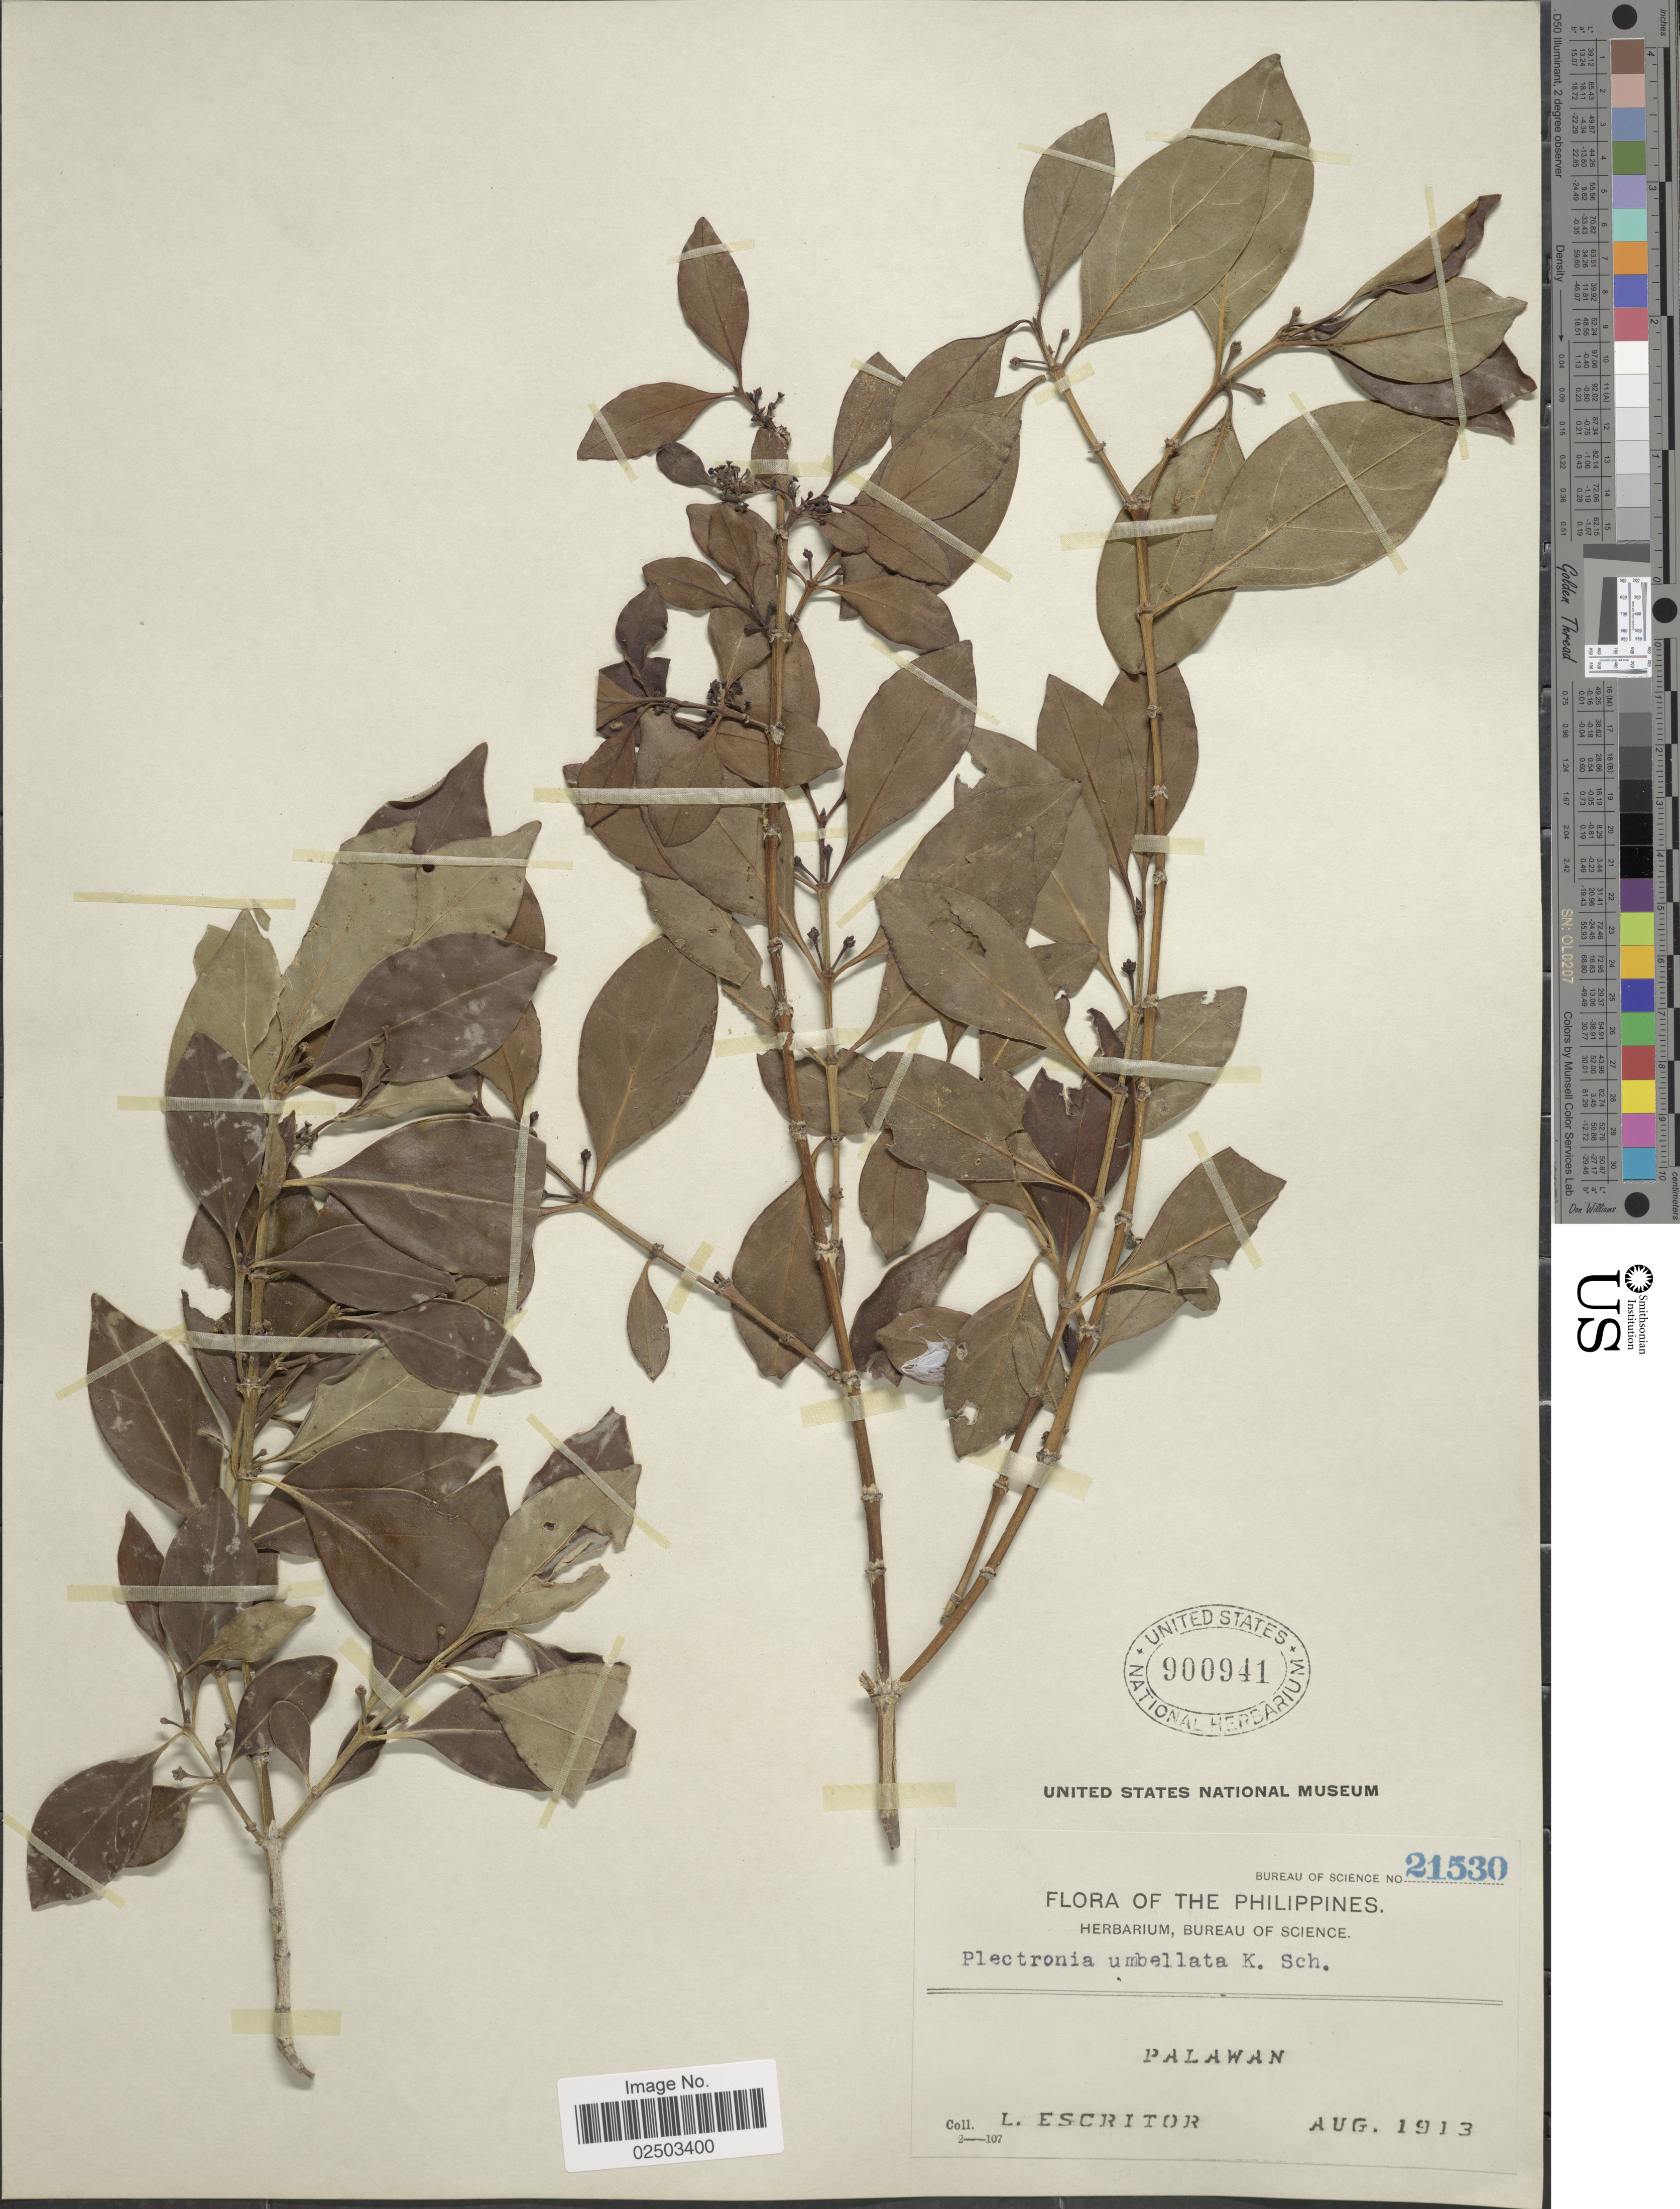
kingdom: Plantae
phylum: Tracheophyta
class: Magnoliopsida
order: Gentianales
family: Rubiaceae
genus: Canthium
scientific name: Canthium gynochthodes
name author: Baill.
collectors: L. Escritor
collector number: Bureau of Science 21530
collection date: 1913-08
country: Philippines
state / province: Mimaropa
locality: Palawan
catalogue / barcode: US 900941